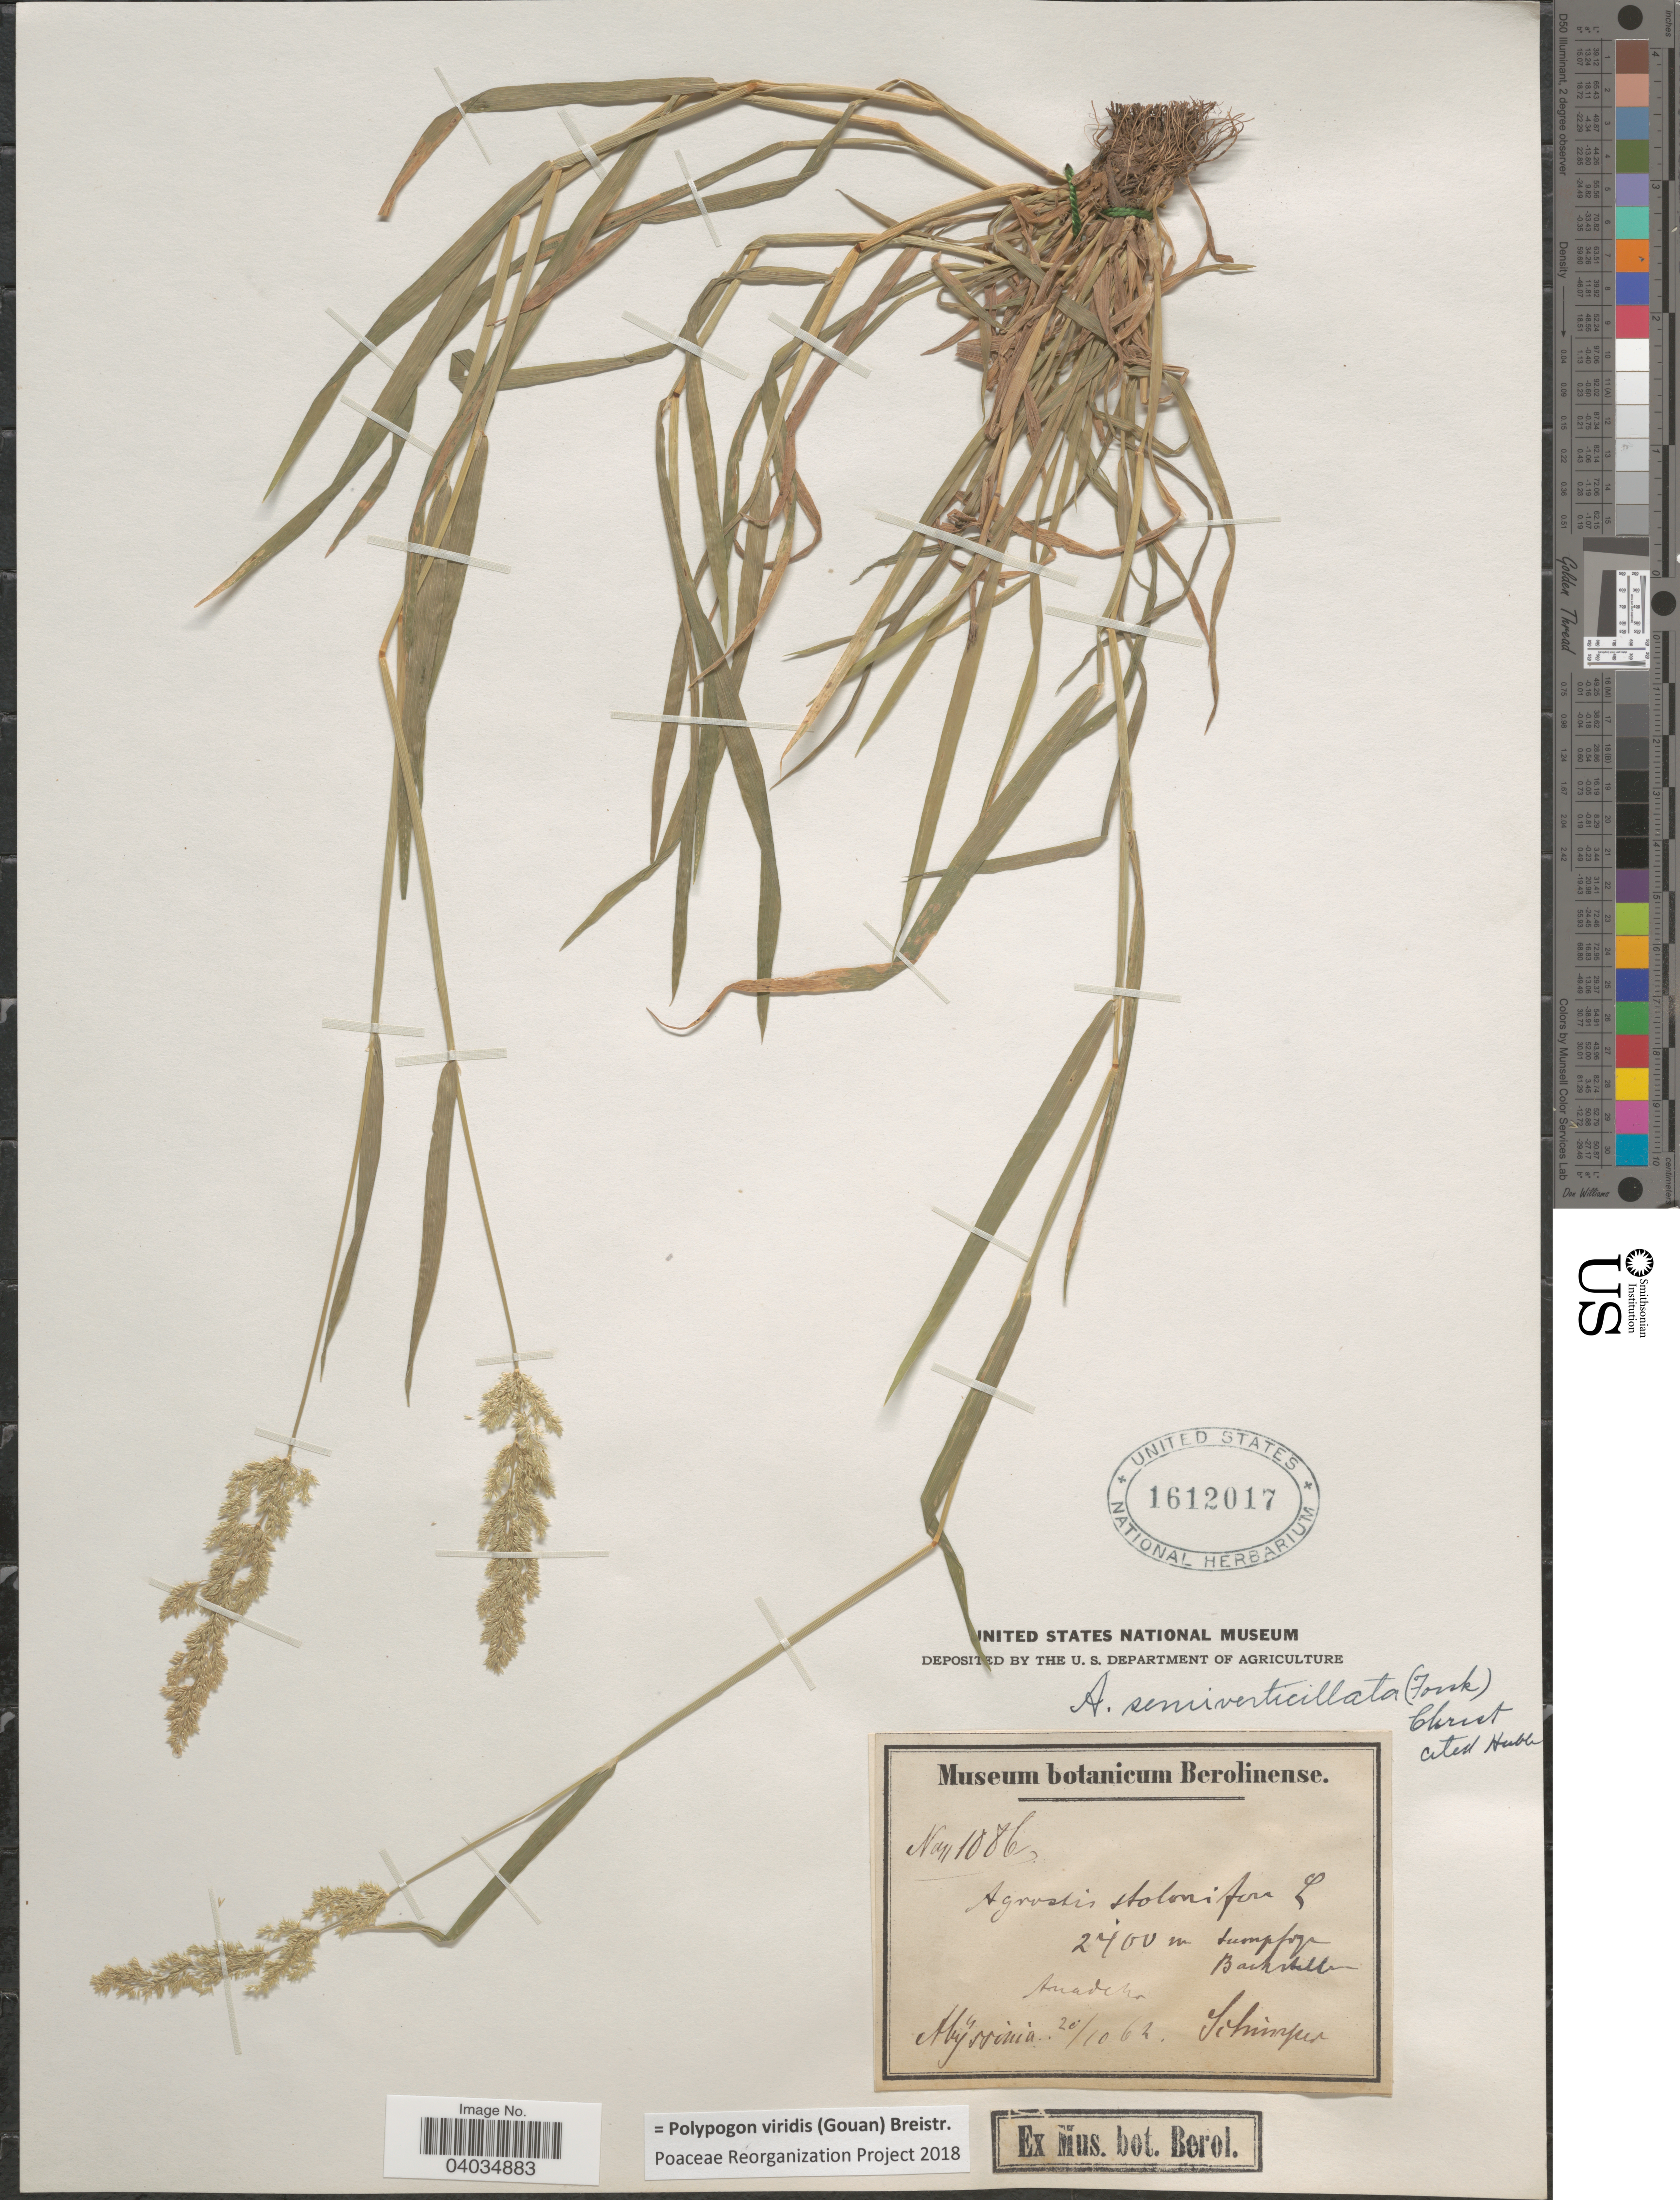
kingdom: Plantae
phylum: Tracheophyta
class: Liliopsida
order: Poales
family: Poaceae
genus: Polypogon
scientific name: Polypogon viridis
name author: (Gouan) Breistroffer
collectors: -. Schimper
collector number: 1086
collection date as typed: Transcribed d/m/y: 20/10/62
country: Ethiopia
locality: Bashville. Anadehr. Abÿssinia.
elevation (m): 2400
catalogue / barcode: US 1612017